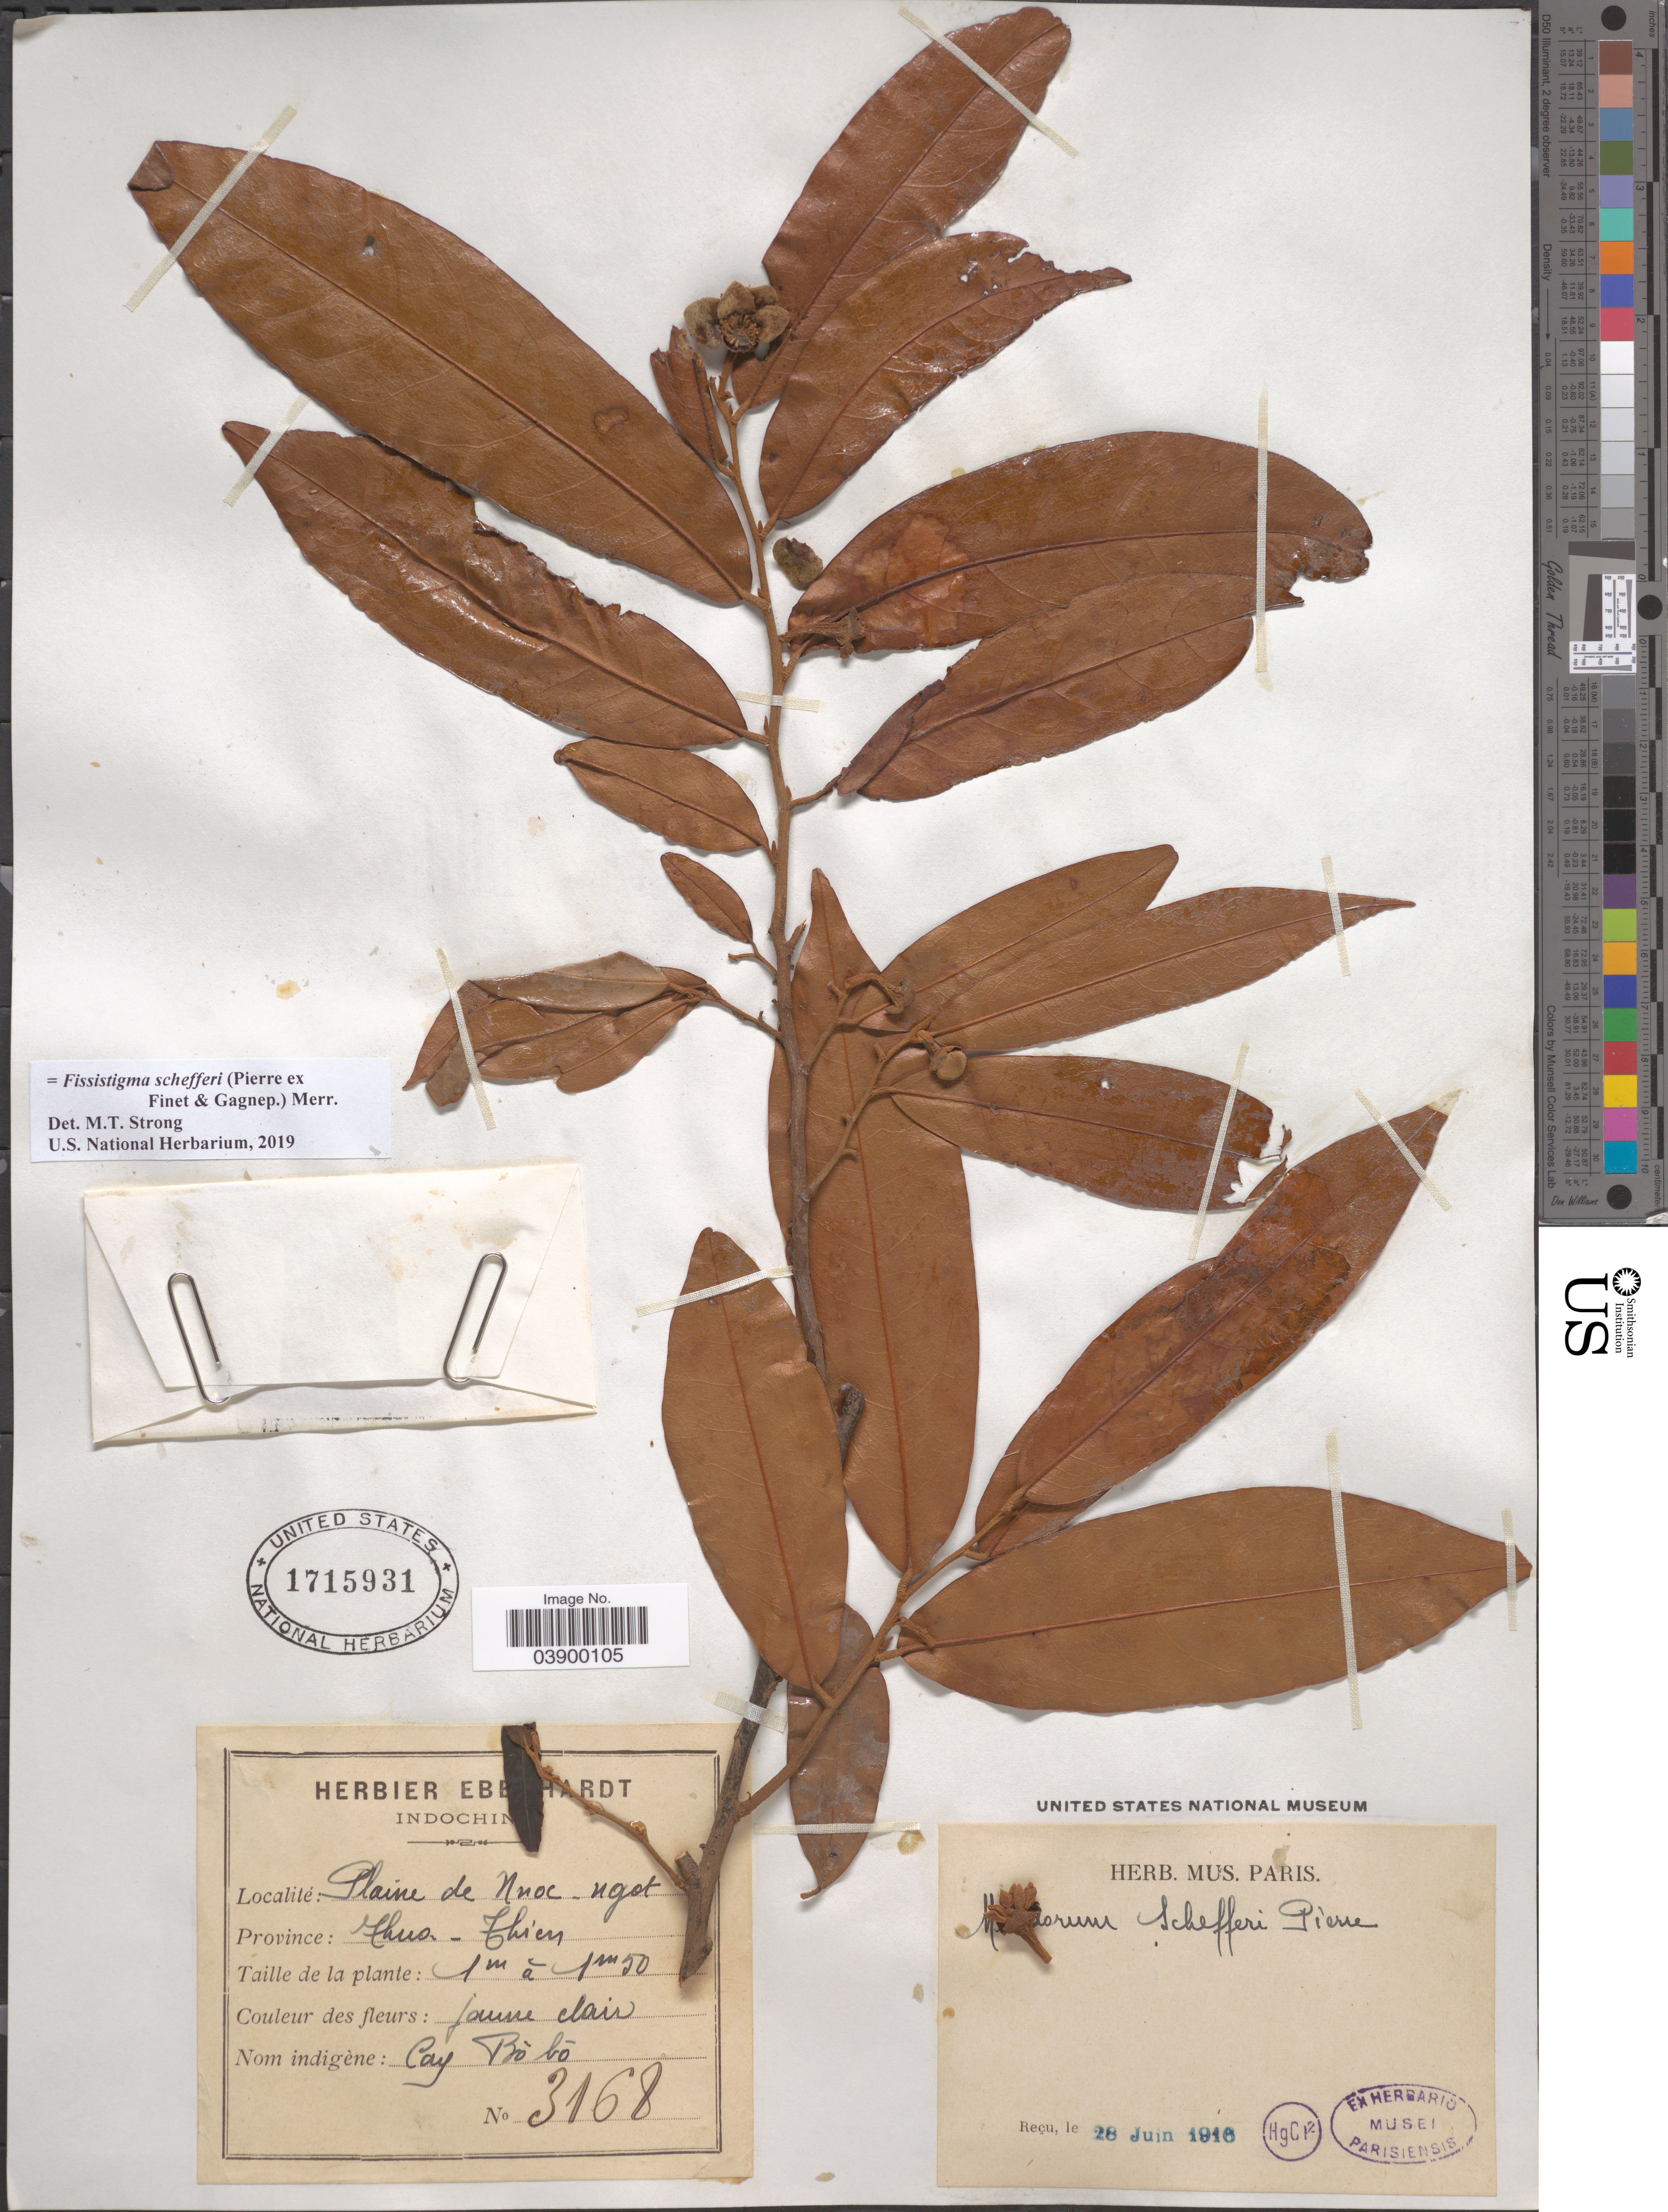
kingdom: Plantae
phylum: Tracheophyta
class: Magnoliopsida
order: Magnoliales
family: Annonaceae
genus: Fissistigma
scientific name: Fissistigma schefferi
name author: (Pierre ex Finet & Gagnep.) Merr.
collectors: ex herb. Eberhardt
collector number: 3168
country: Vietnam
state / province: Thua Thien-Hue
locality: Plaine de Nuoc [interpreted]-ngot. Province: Thua-Thien.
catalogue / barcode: US 1715931